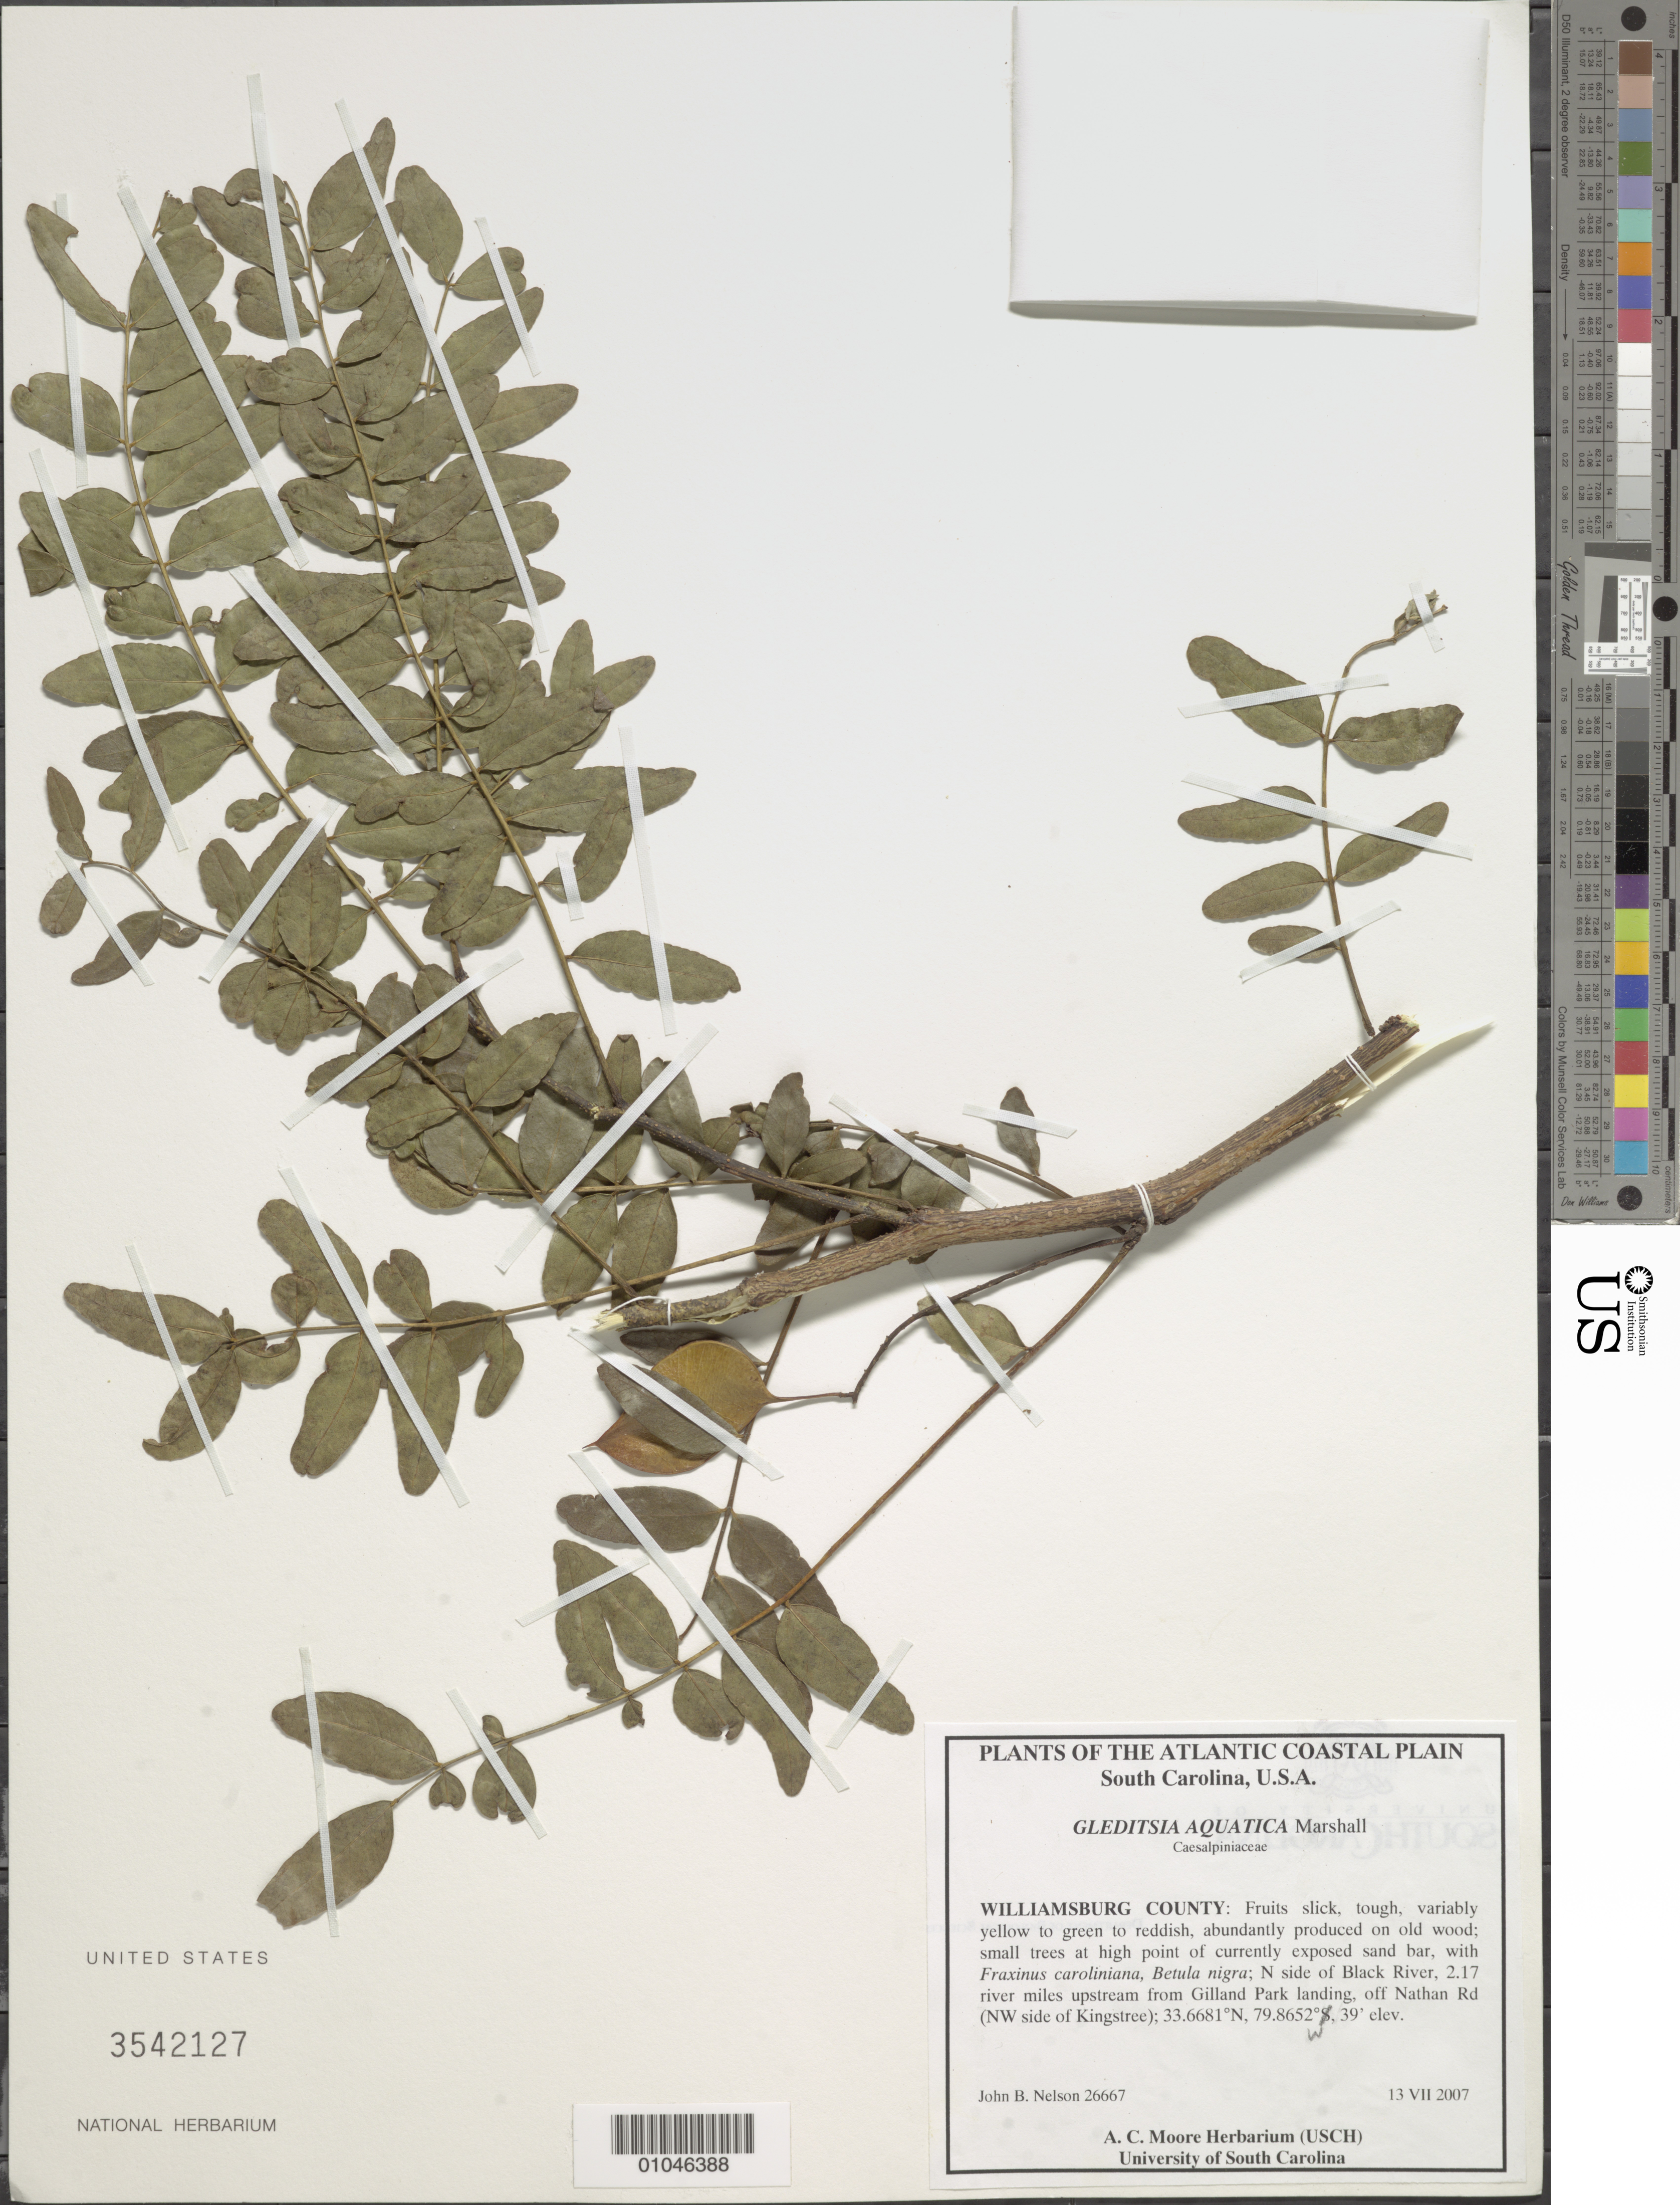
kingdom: Plantae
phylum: Tracheophyta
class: Magnoliopsida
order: Fabales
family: Fabaceae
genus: Gleditsia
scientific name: Gleditsia aquatica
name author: Marshall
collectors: J. B. Nelson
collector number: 26667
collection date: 2007-07-13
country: United States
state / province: South Carolina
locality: N side of Black River, 2.17 river miles upstream from Gilland Park landing, off Nathan Rd (NW side of Kingstree), Williamsburg County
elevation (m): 12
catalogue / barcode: US 3542127